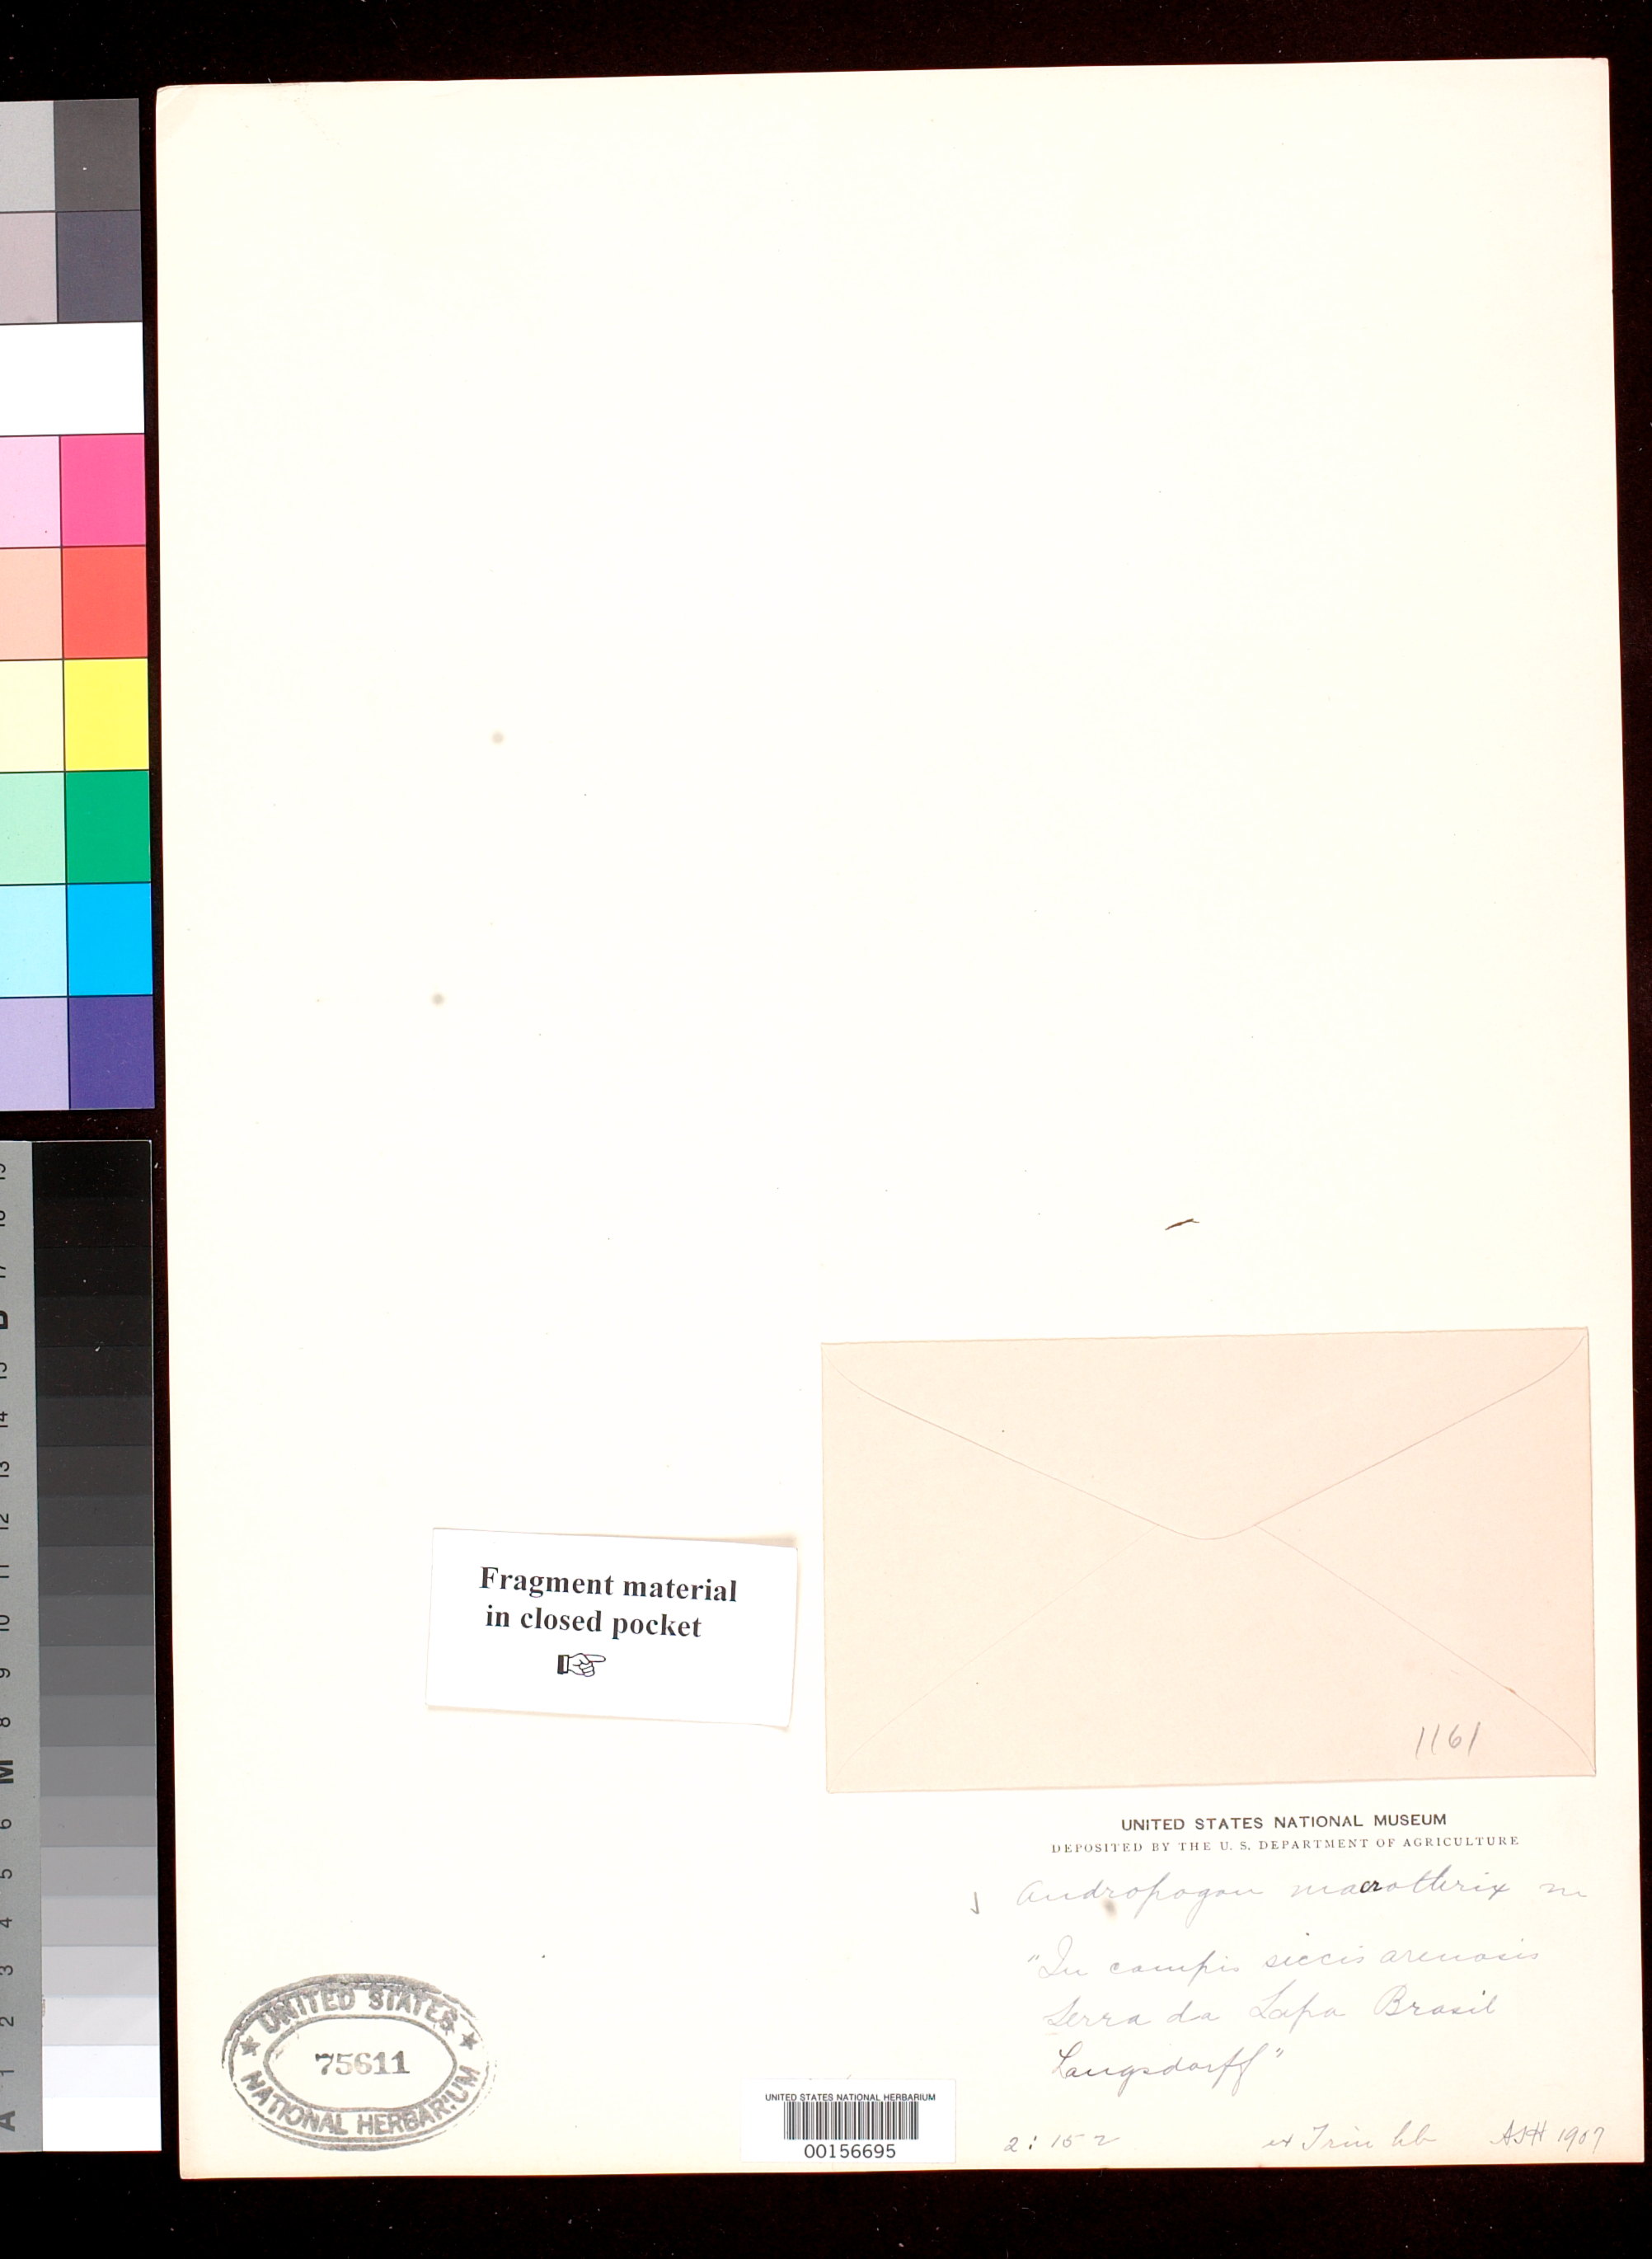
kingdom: Plantae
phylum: Tracheophyta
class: Liliopsida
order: Poales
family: Poaceae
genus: Andropogon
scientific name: Andropogon macrothrix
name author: Trin.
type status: Type Fragment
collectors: G. H. von Langsdorff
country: Brazil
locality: In campis Siccis arenasis Serra da Lapa.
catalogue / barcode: US 75611